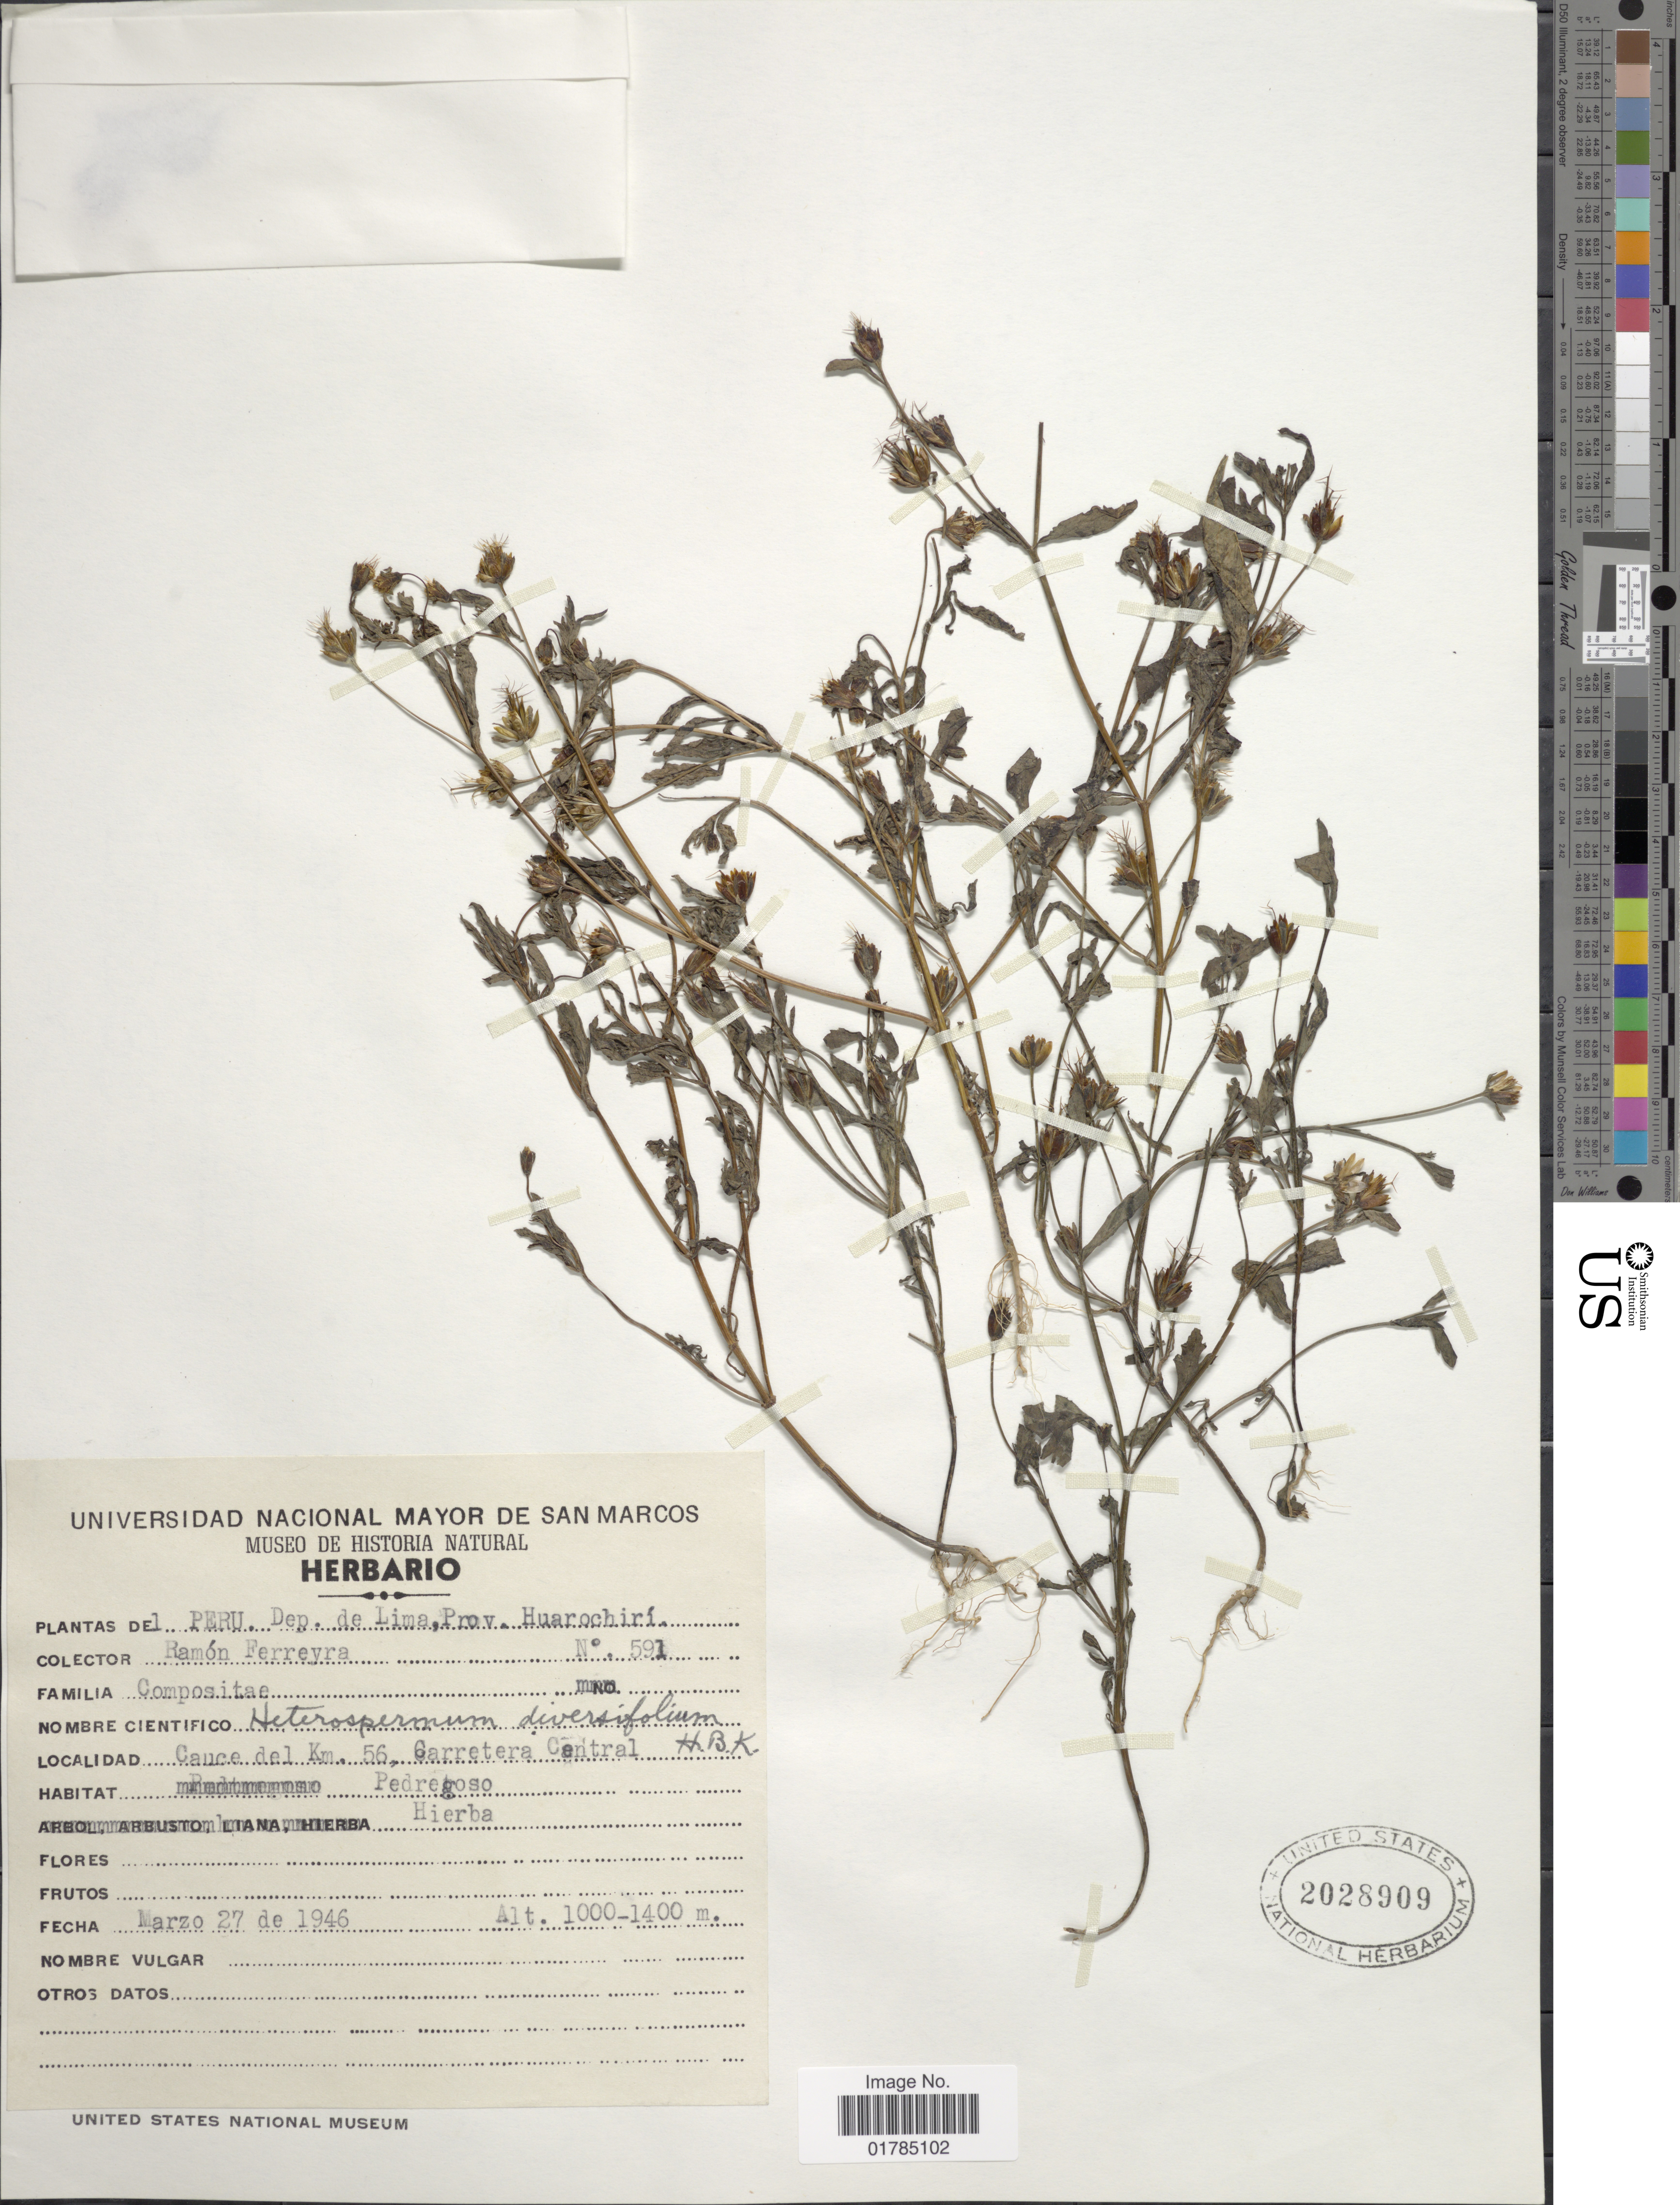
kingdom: Plantae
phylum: Tracheophyta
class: Magnoliopsida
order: Asterales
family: Asteraceae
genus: Heterosperma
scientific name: Heterosperma diversifolium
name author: Kunth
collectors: R. A. Ferreyra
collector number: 591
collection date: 1946-03-27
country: Peru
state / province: Lima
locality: Dep. de Lima, Prov. Huarochir.Cauce del Km. 56, carretera Central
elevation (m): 1000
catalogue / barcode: US 2028909